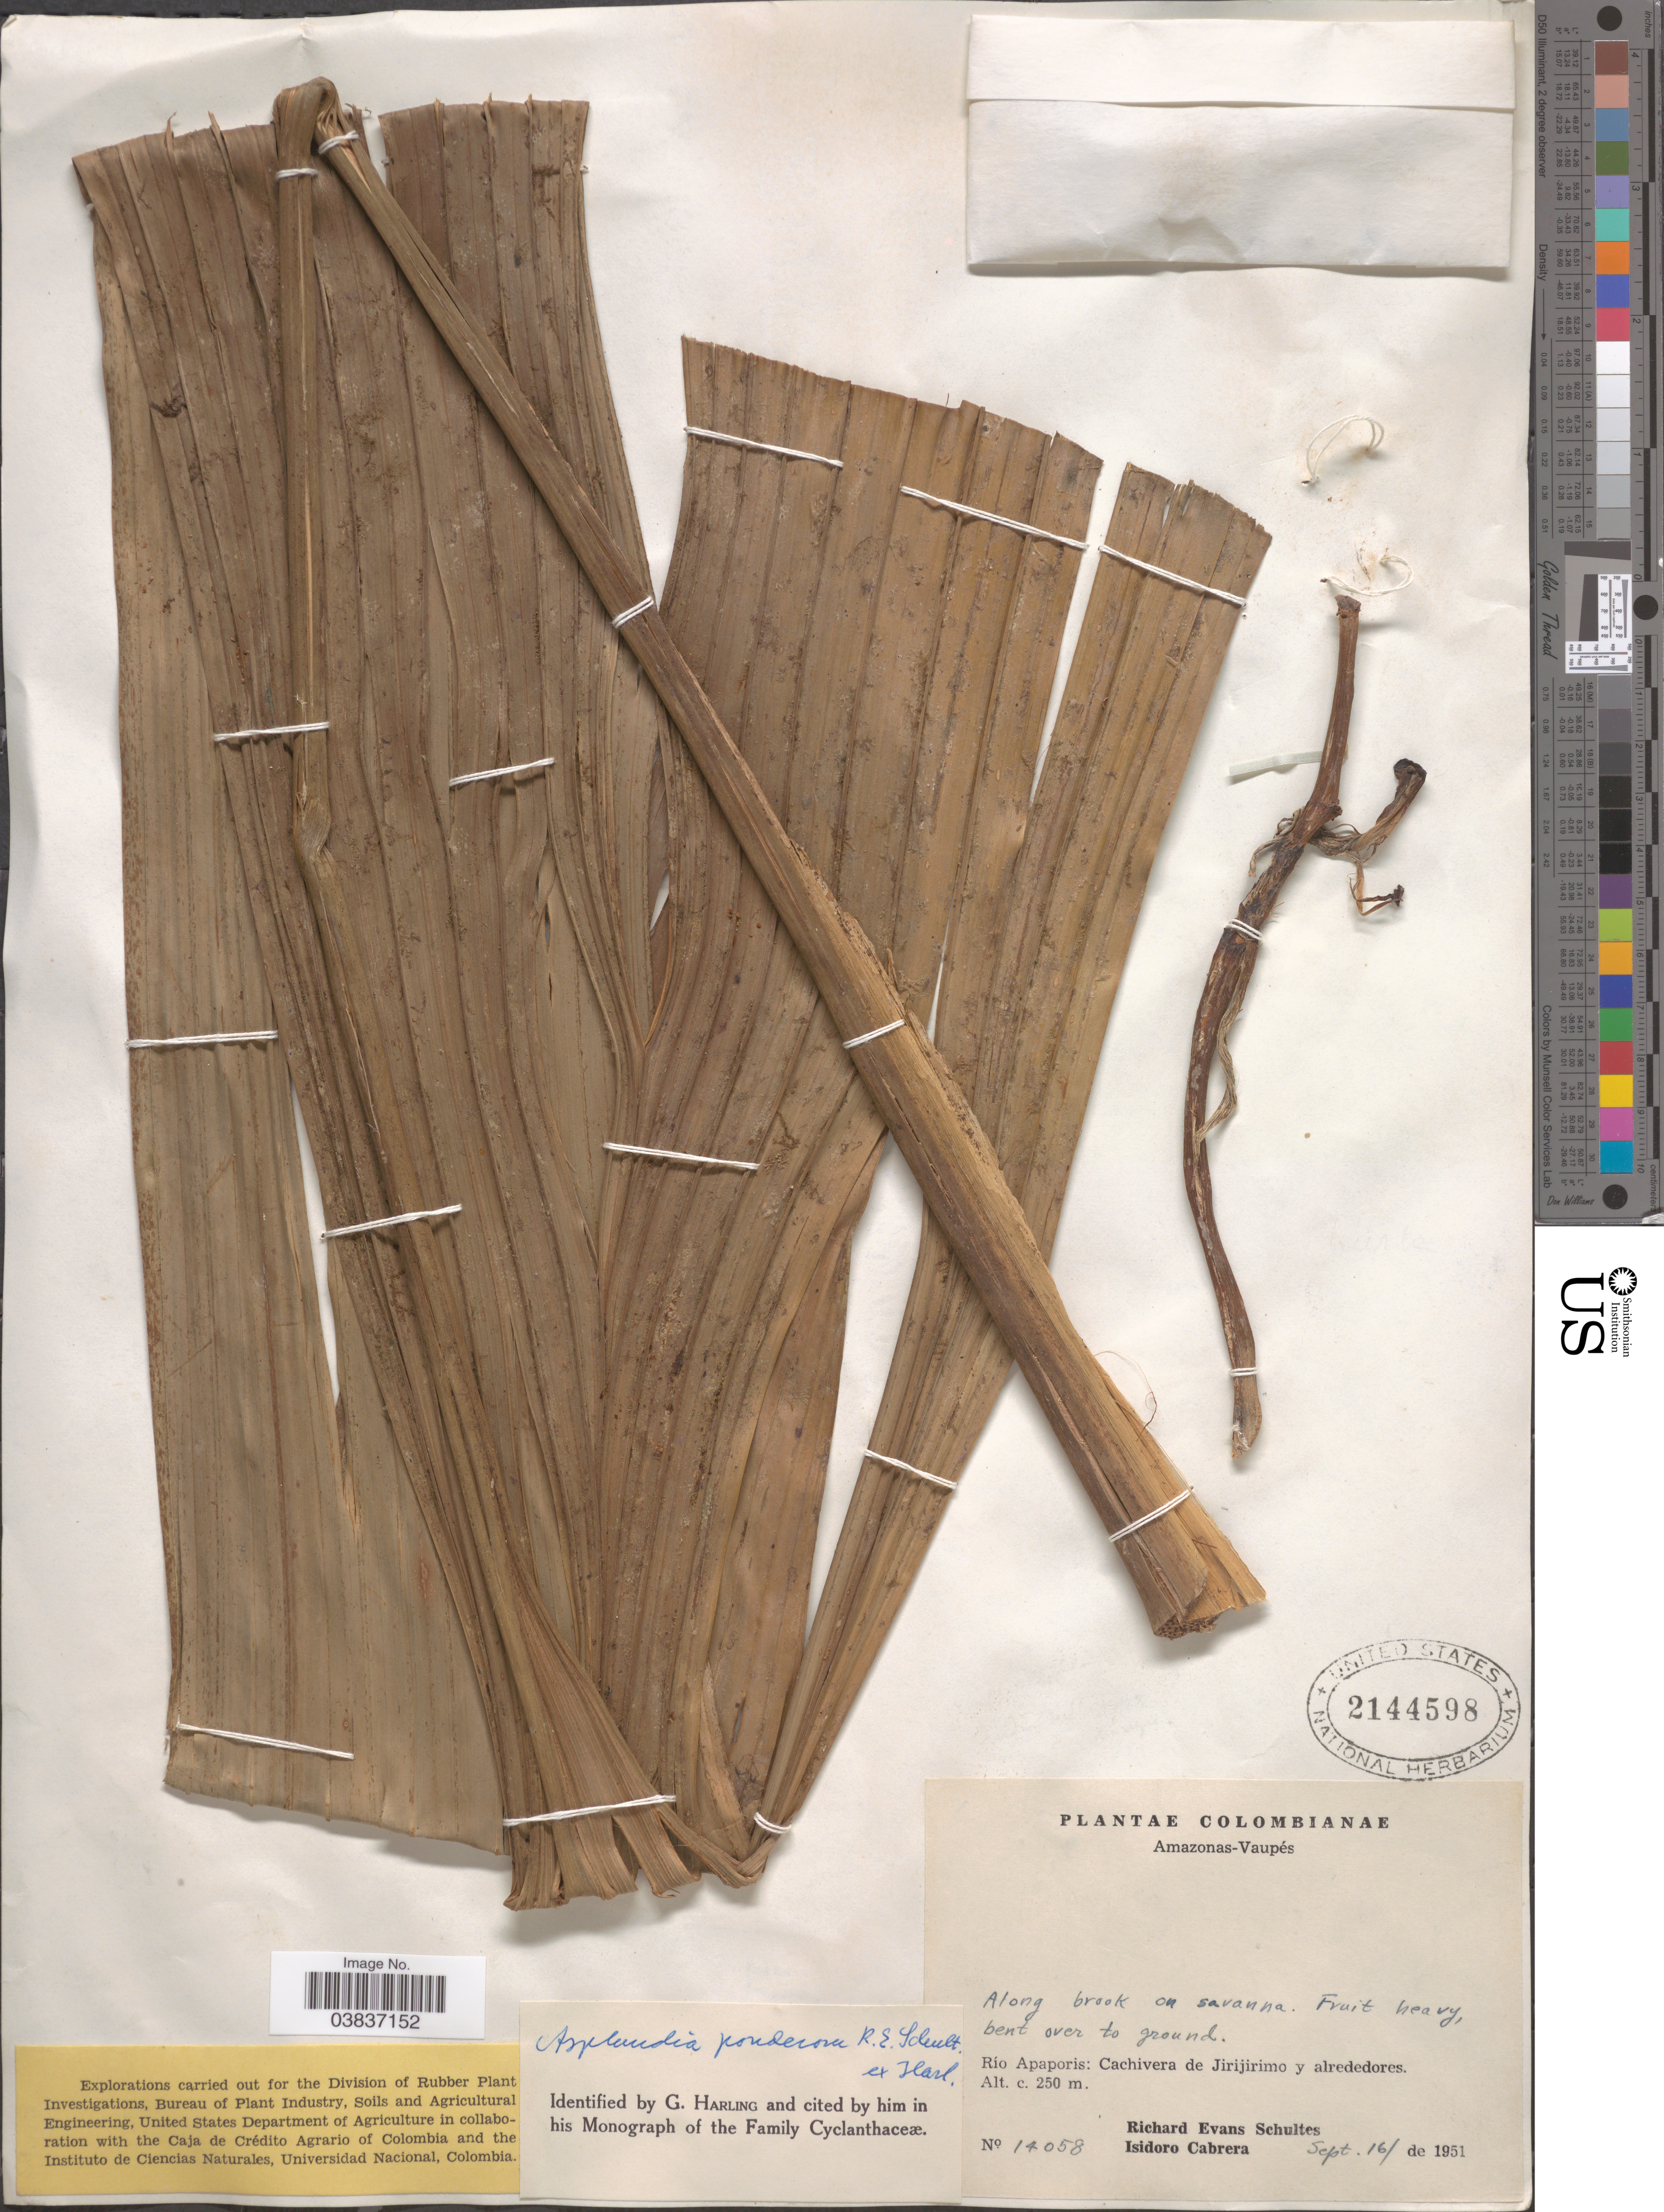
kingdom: Plantae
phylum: Tracheophyta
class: Liliopsida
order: Pandanales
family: Cyclanthaceae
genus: Asplundia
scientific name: Asplundia ponderosa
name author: R.E. Schult. ex Harling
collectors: R. E. Schultes & I. Cabrera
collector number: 14058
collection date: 1951-09-16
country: Colombia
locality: Amazonas - Vaupés. Río Apaporis: Cachivera de Jirijirimo y alrededores.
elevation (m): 250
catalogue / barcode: US 2144598